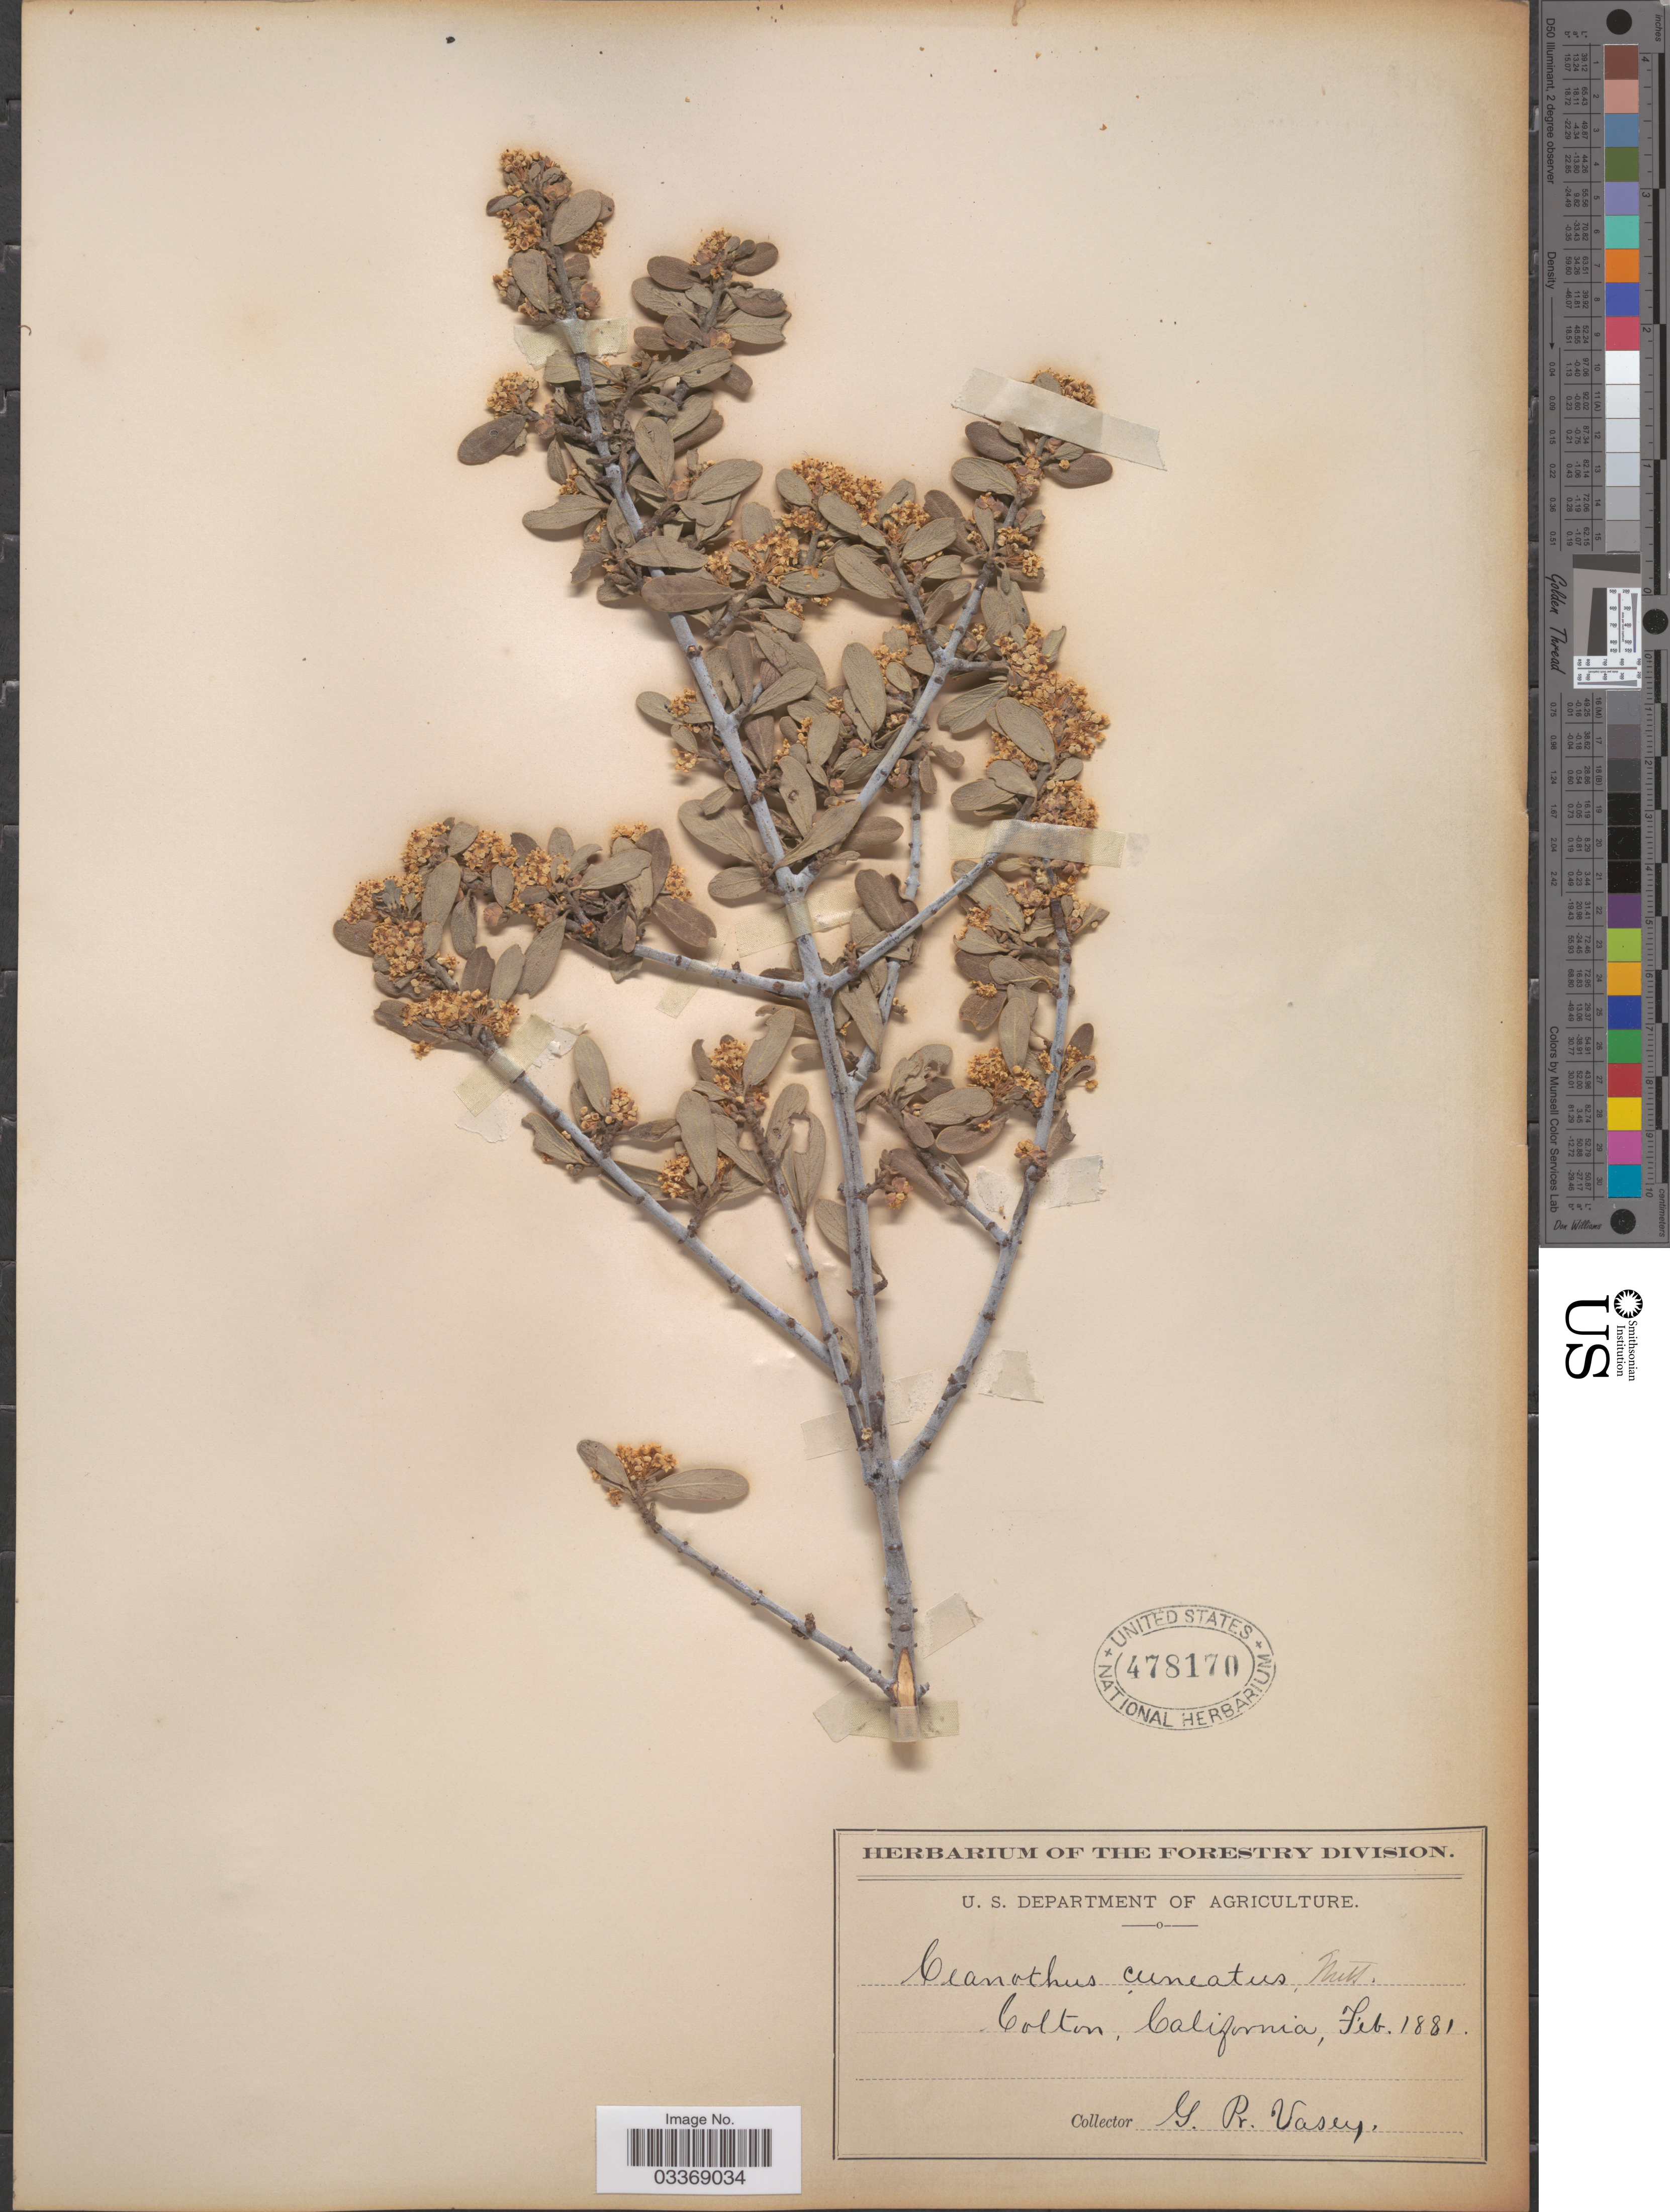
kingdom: Plantae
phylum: Tracheophyta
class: Magnoliopsida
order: Rosales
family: Rhamnaceae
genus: Ceanothus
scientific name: Ceanothus cuneatus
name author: (Hook.) Nutt.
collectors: G. R. Vasey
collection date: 1881-02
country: United States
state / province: California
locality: Cotton.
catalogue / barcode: US 478170